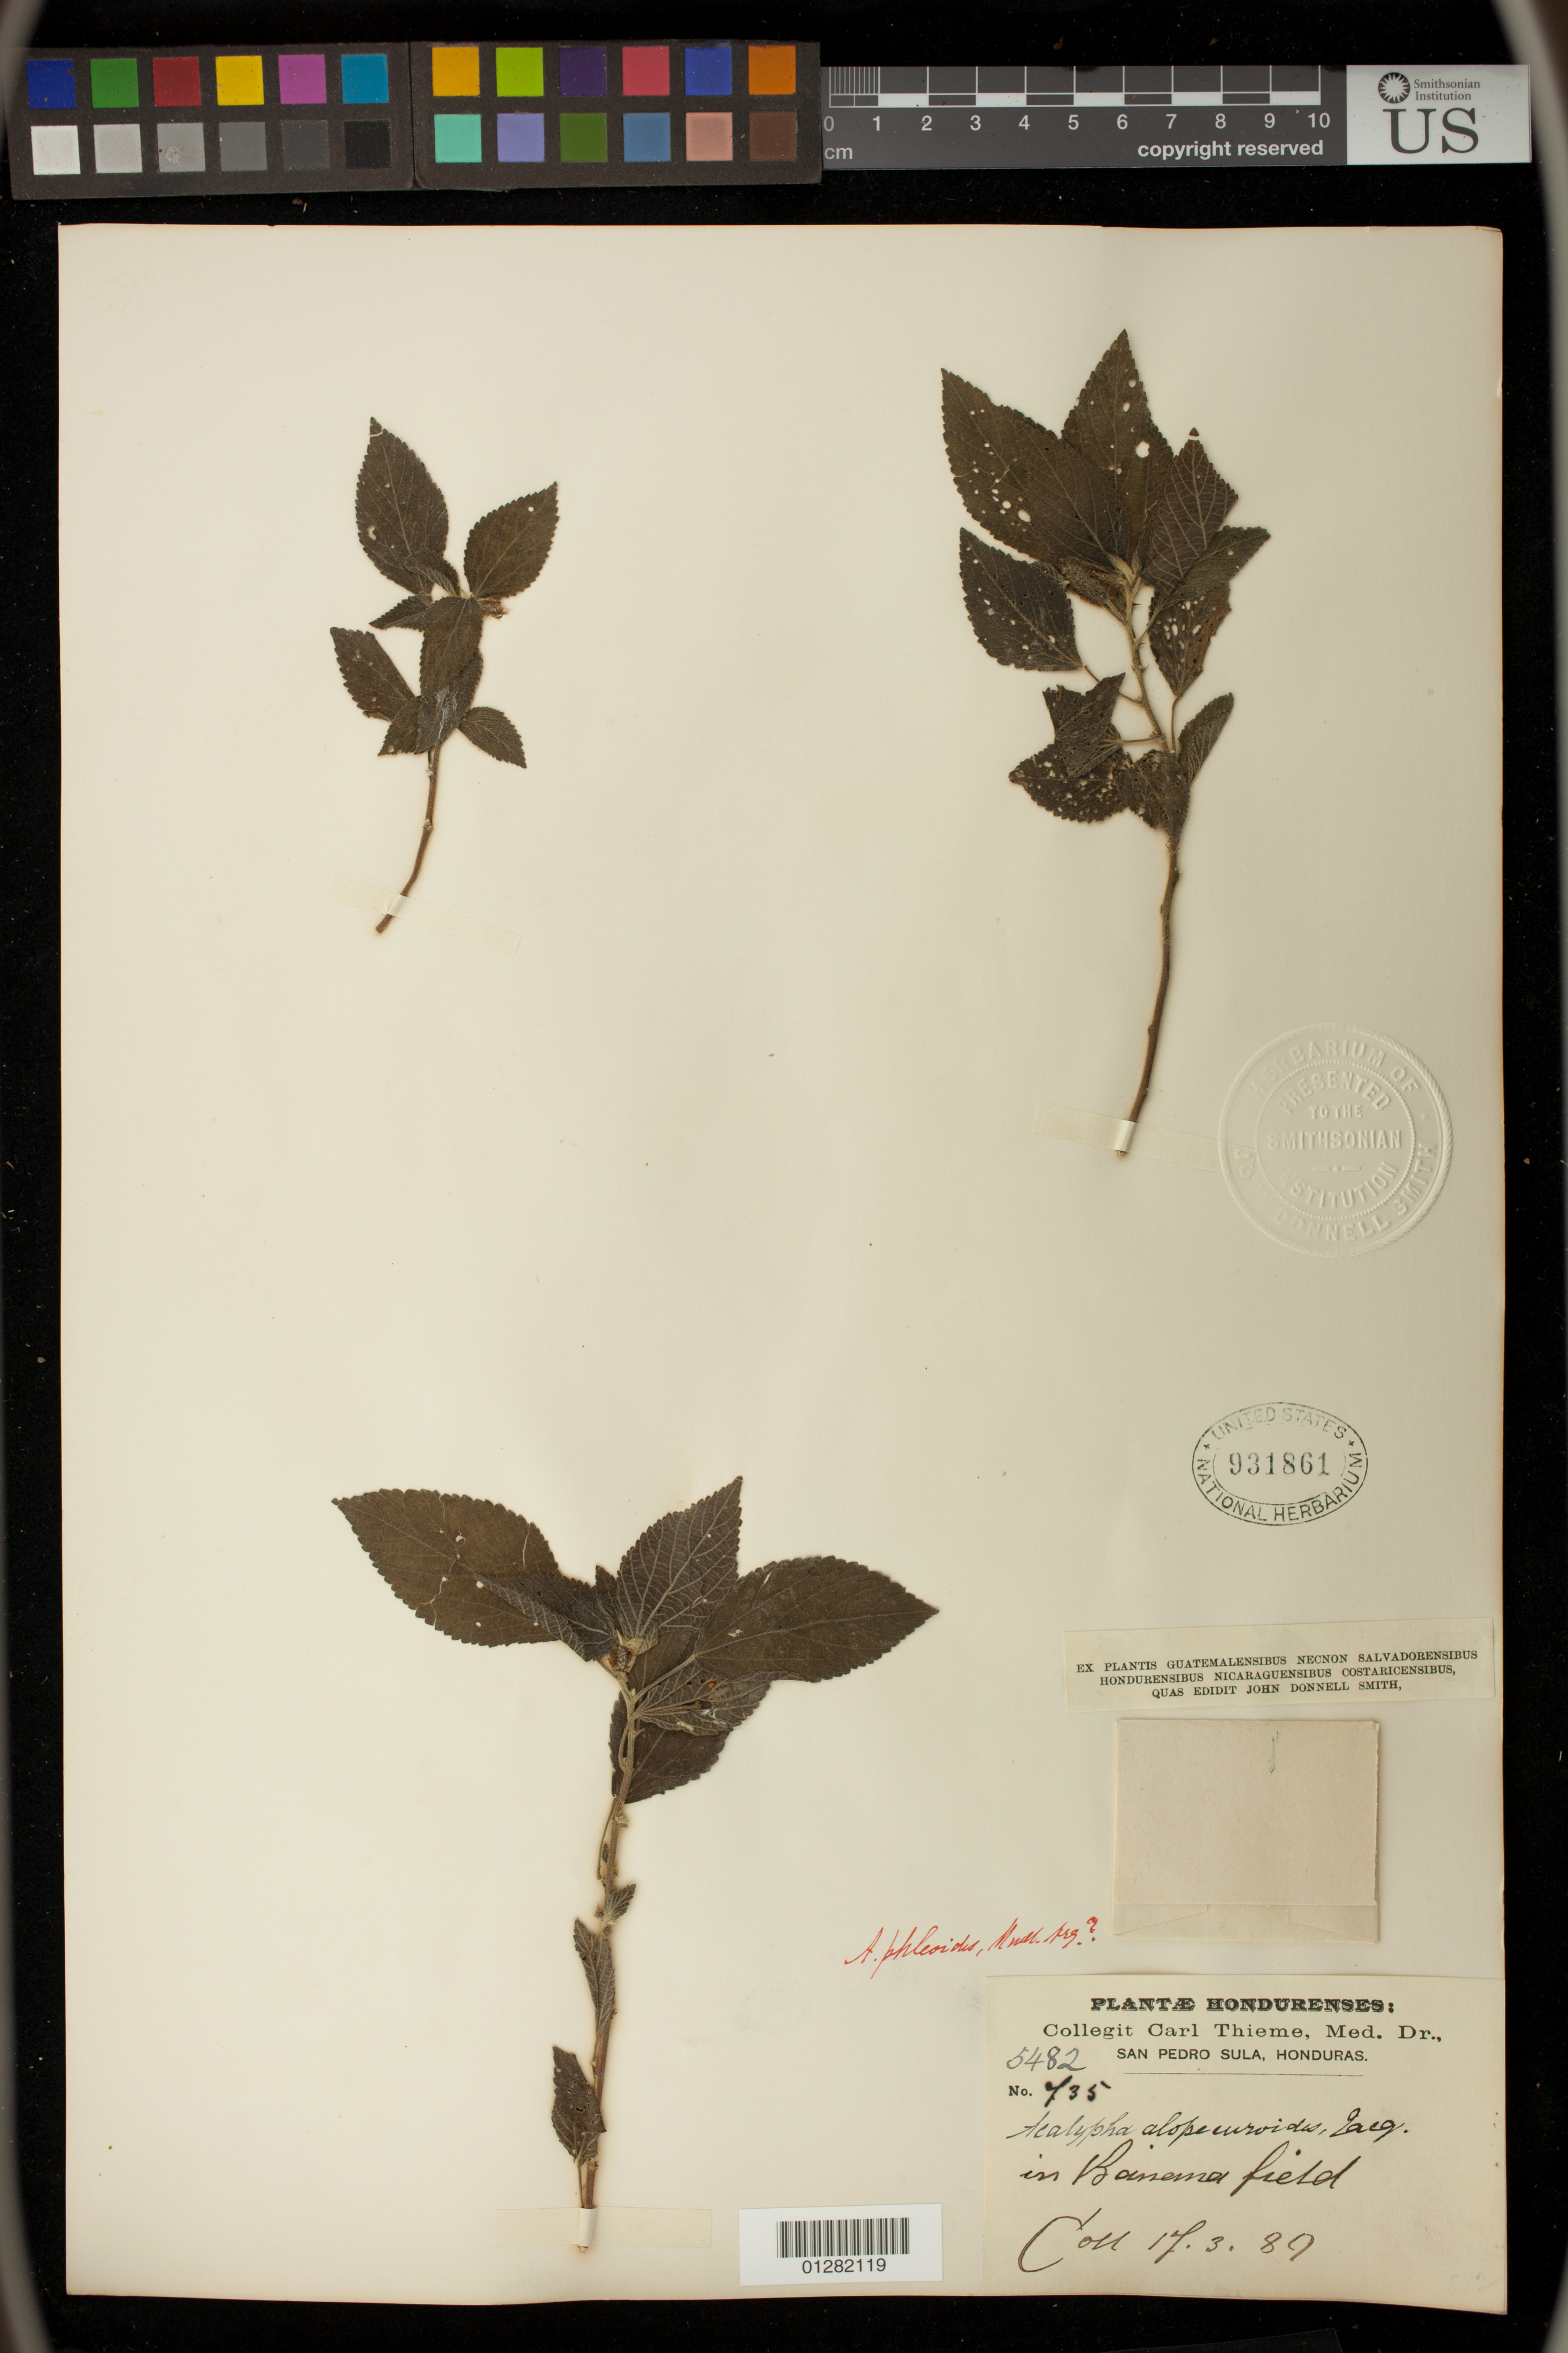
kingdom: Plantae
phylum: Tracheophyta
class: Magnoliopsida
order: Malpighiales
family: Euphorbiaceae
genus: Acalypha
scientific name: Acalypha arvensis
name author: Poepp.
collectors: C. Thieme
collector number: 5482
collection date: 1889-03-17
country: Honduras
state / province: Cortés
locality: San Pedro Sula, in Banana field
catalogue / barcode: US 931861